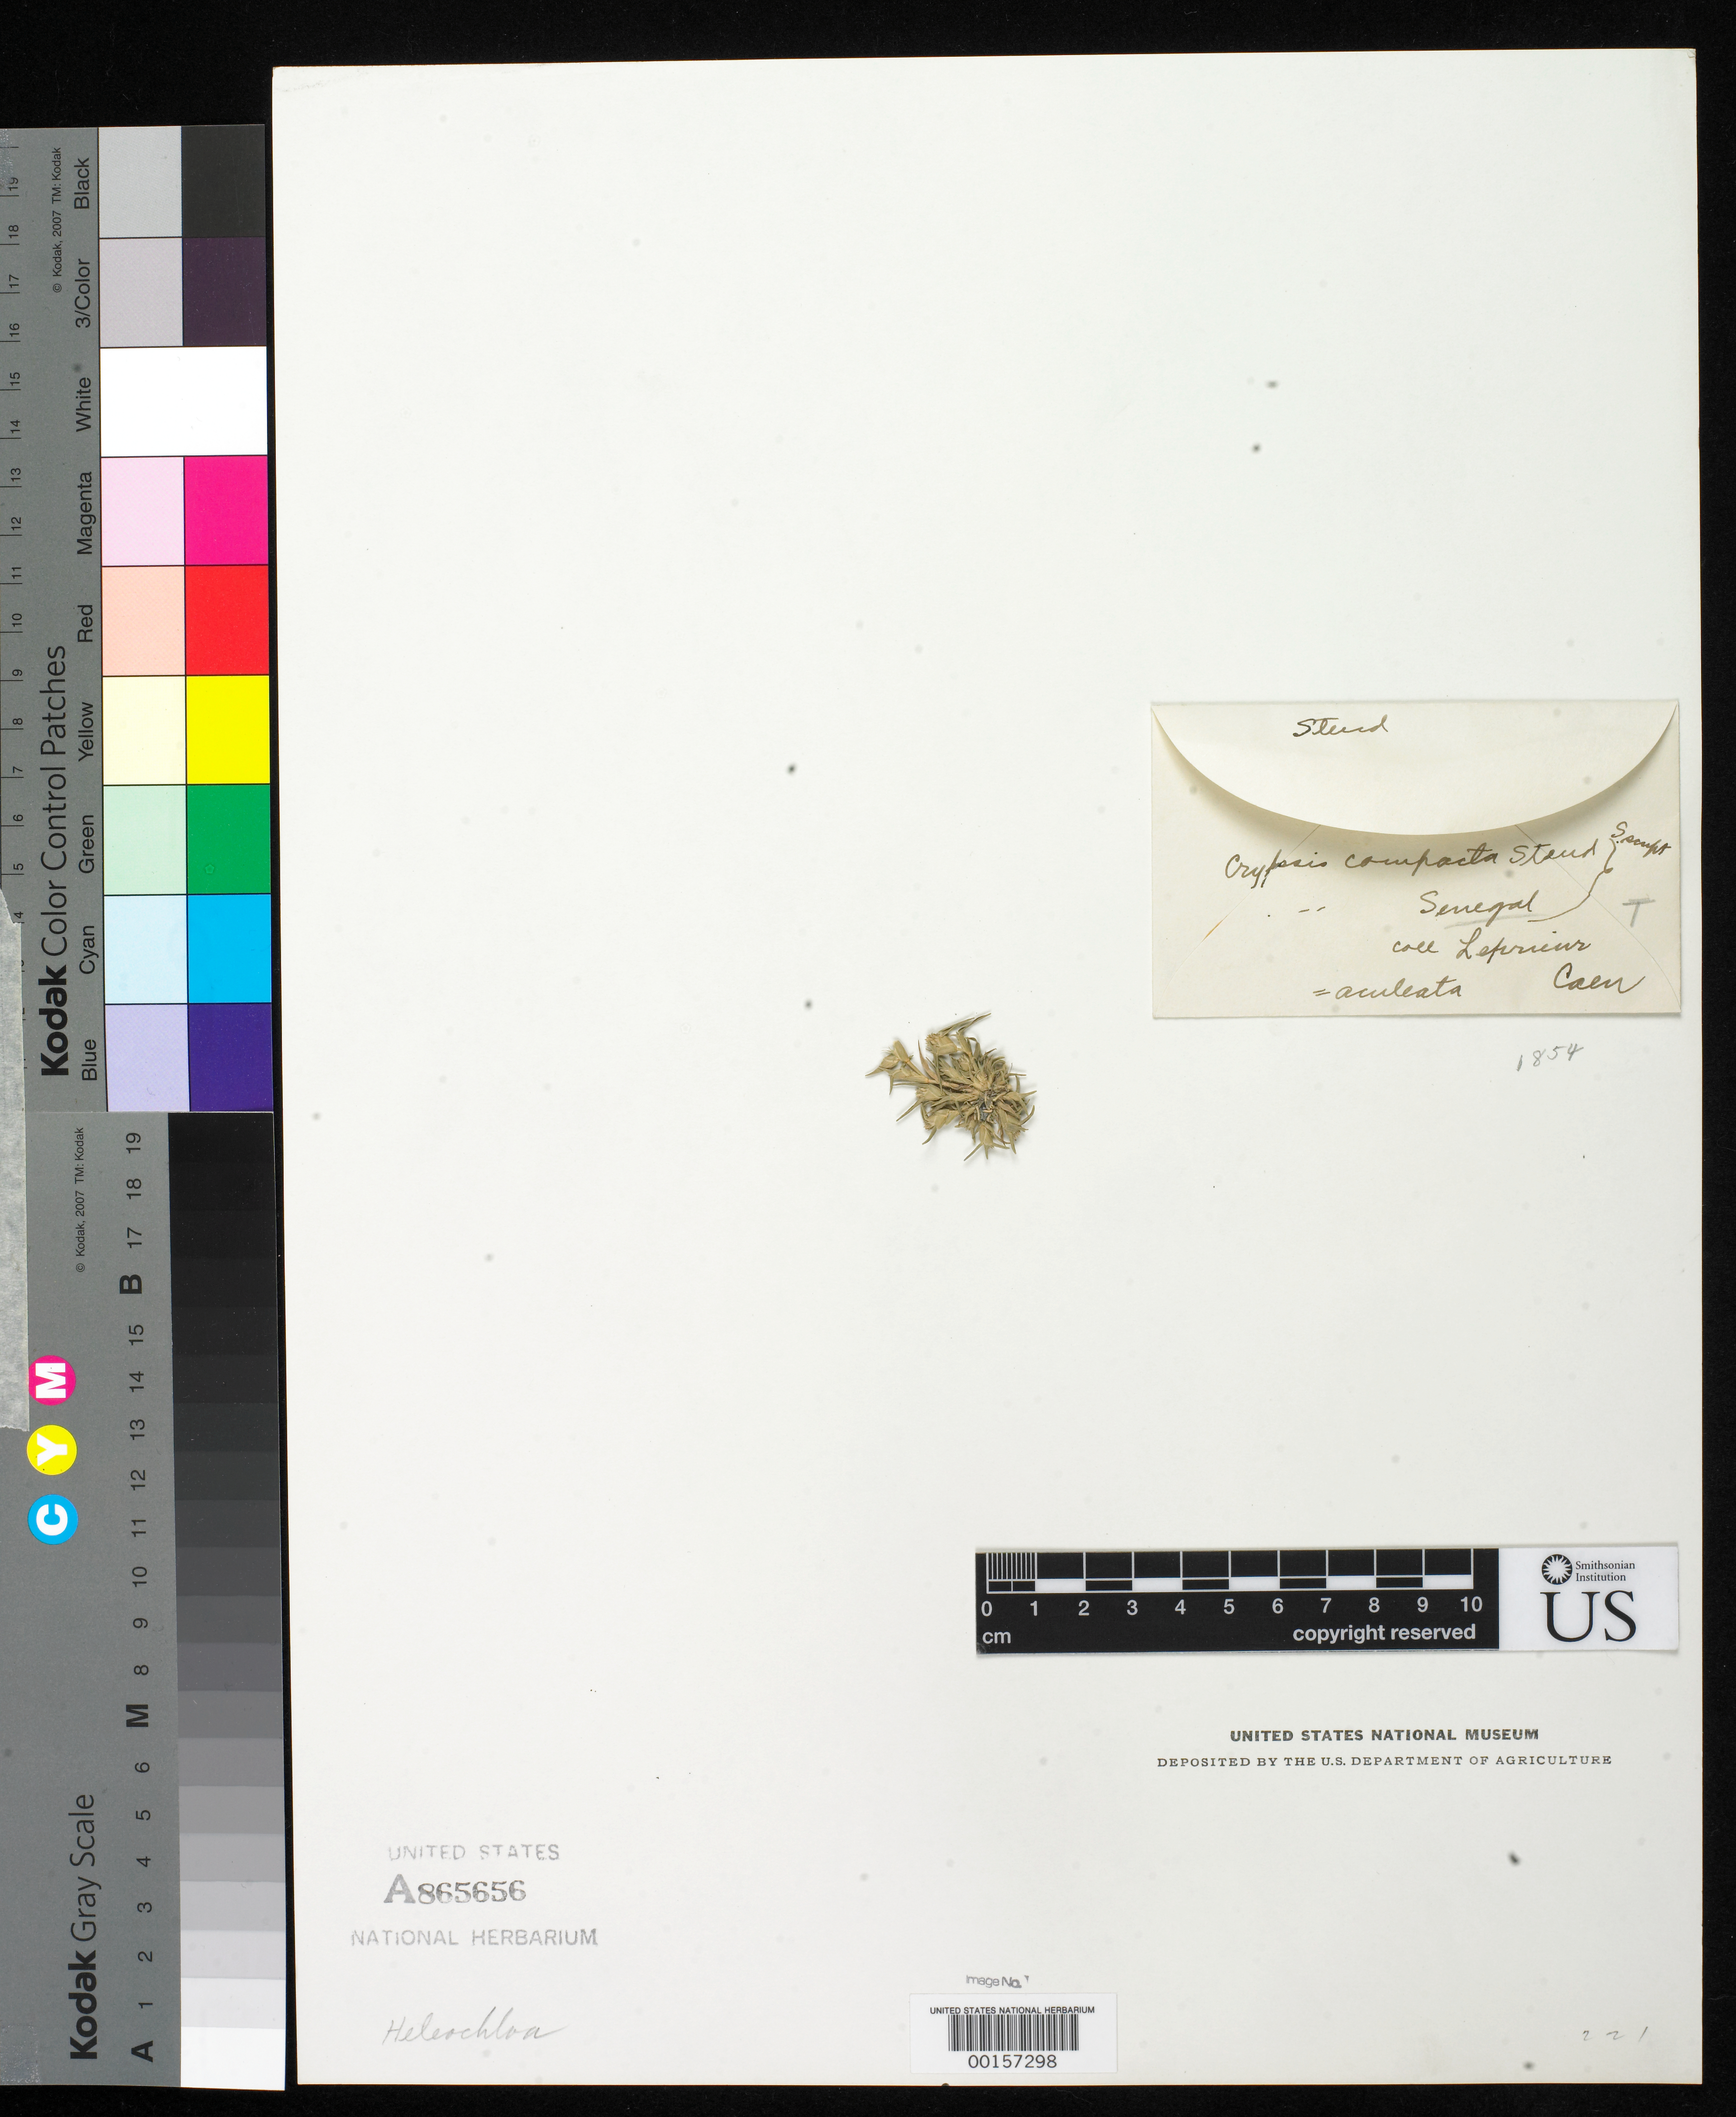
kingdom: Plantae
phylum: Tracheophyta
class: Liliopsida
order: Poales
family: Poaceae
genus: Crypsis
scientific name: Crypsis compacta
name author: Steud.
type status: Type Fragment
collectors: F. M. R. Leprieur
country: Senegal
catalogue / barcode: US 865656A